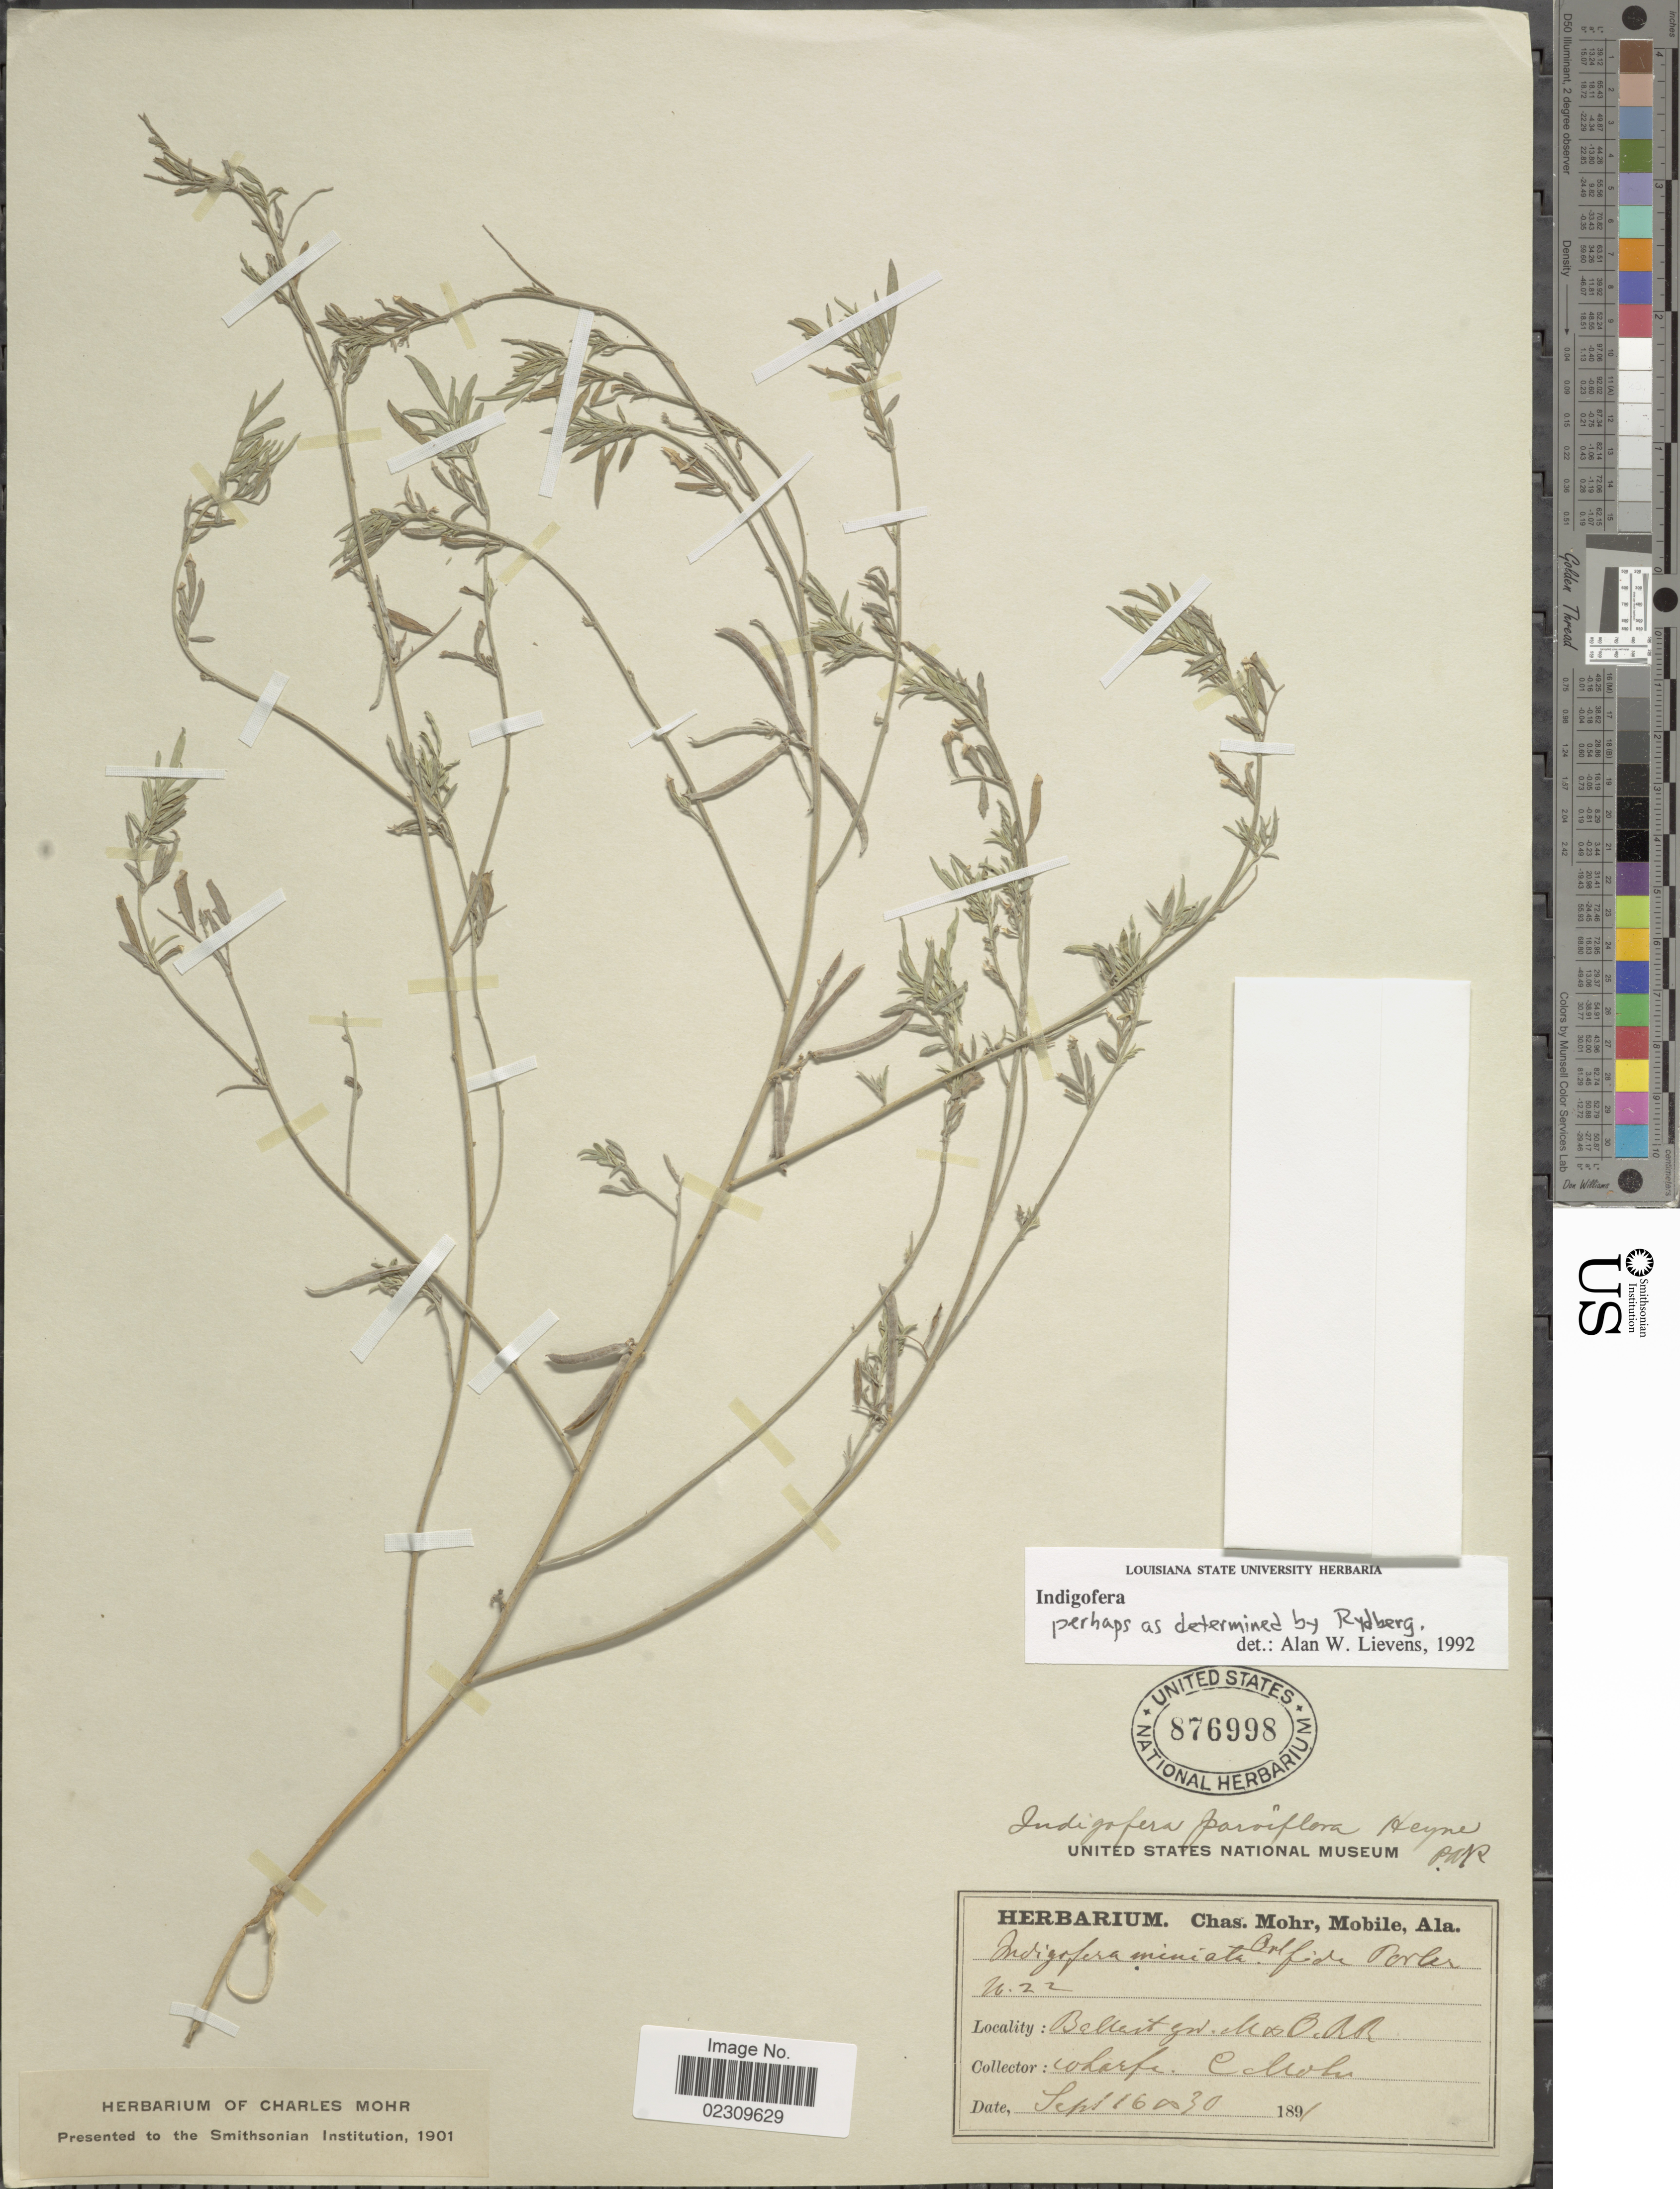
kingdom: Plantae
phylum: Tracheophyta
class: Magnoliopsida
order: Fabales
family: Fabaceae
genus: Indigofera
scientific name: Indigofera sp.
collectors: C. T. Mohr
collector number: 22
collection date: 1891-09-16/1891-09-30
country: United States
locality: Ballast grd.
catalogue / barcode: US 876998